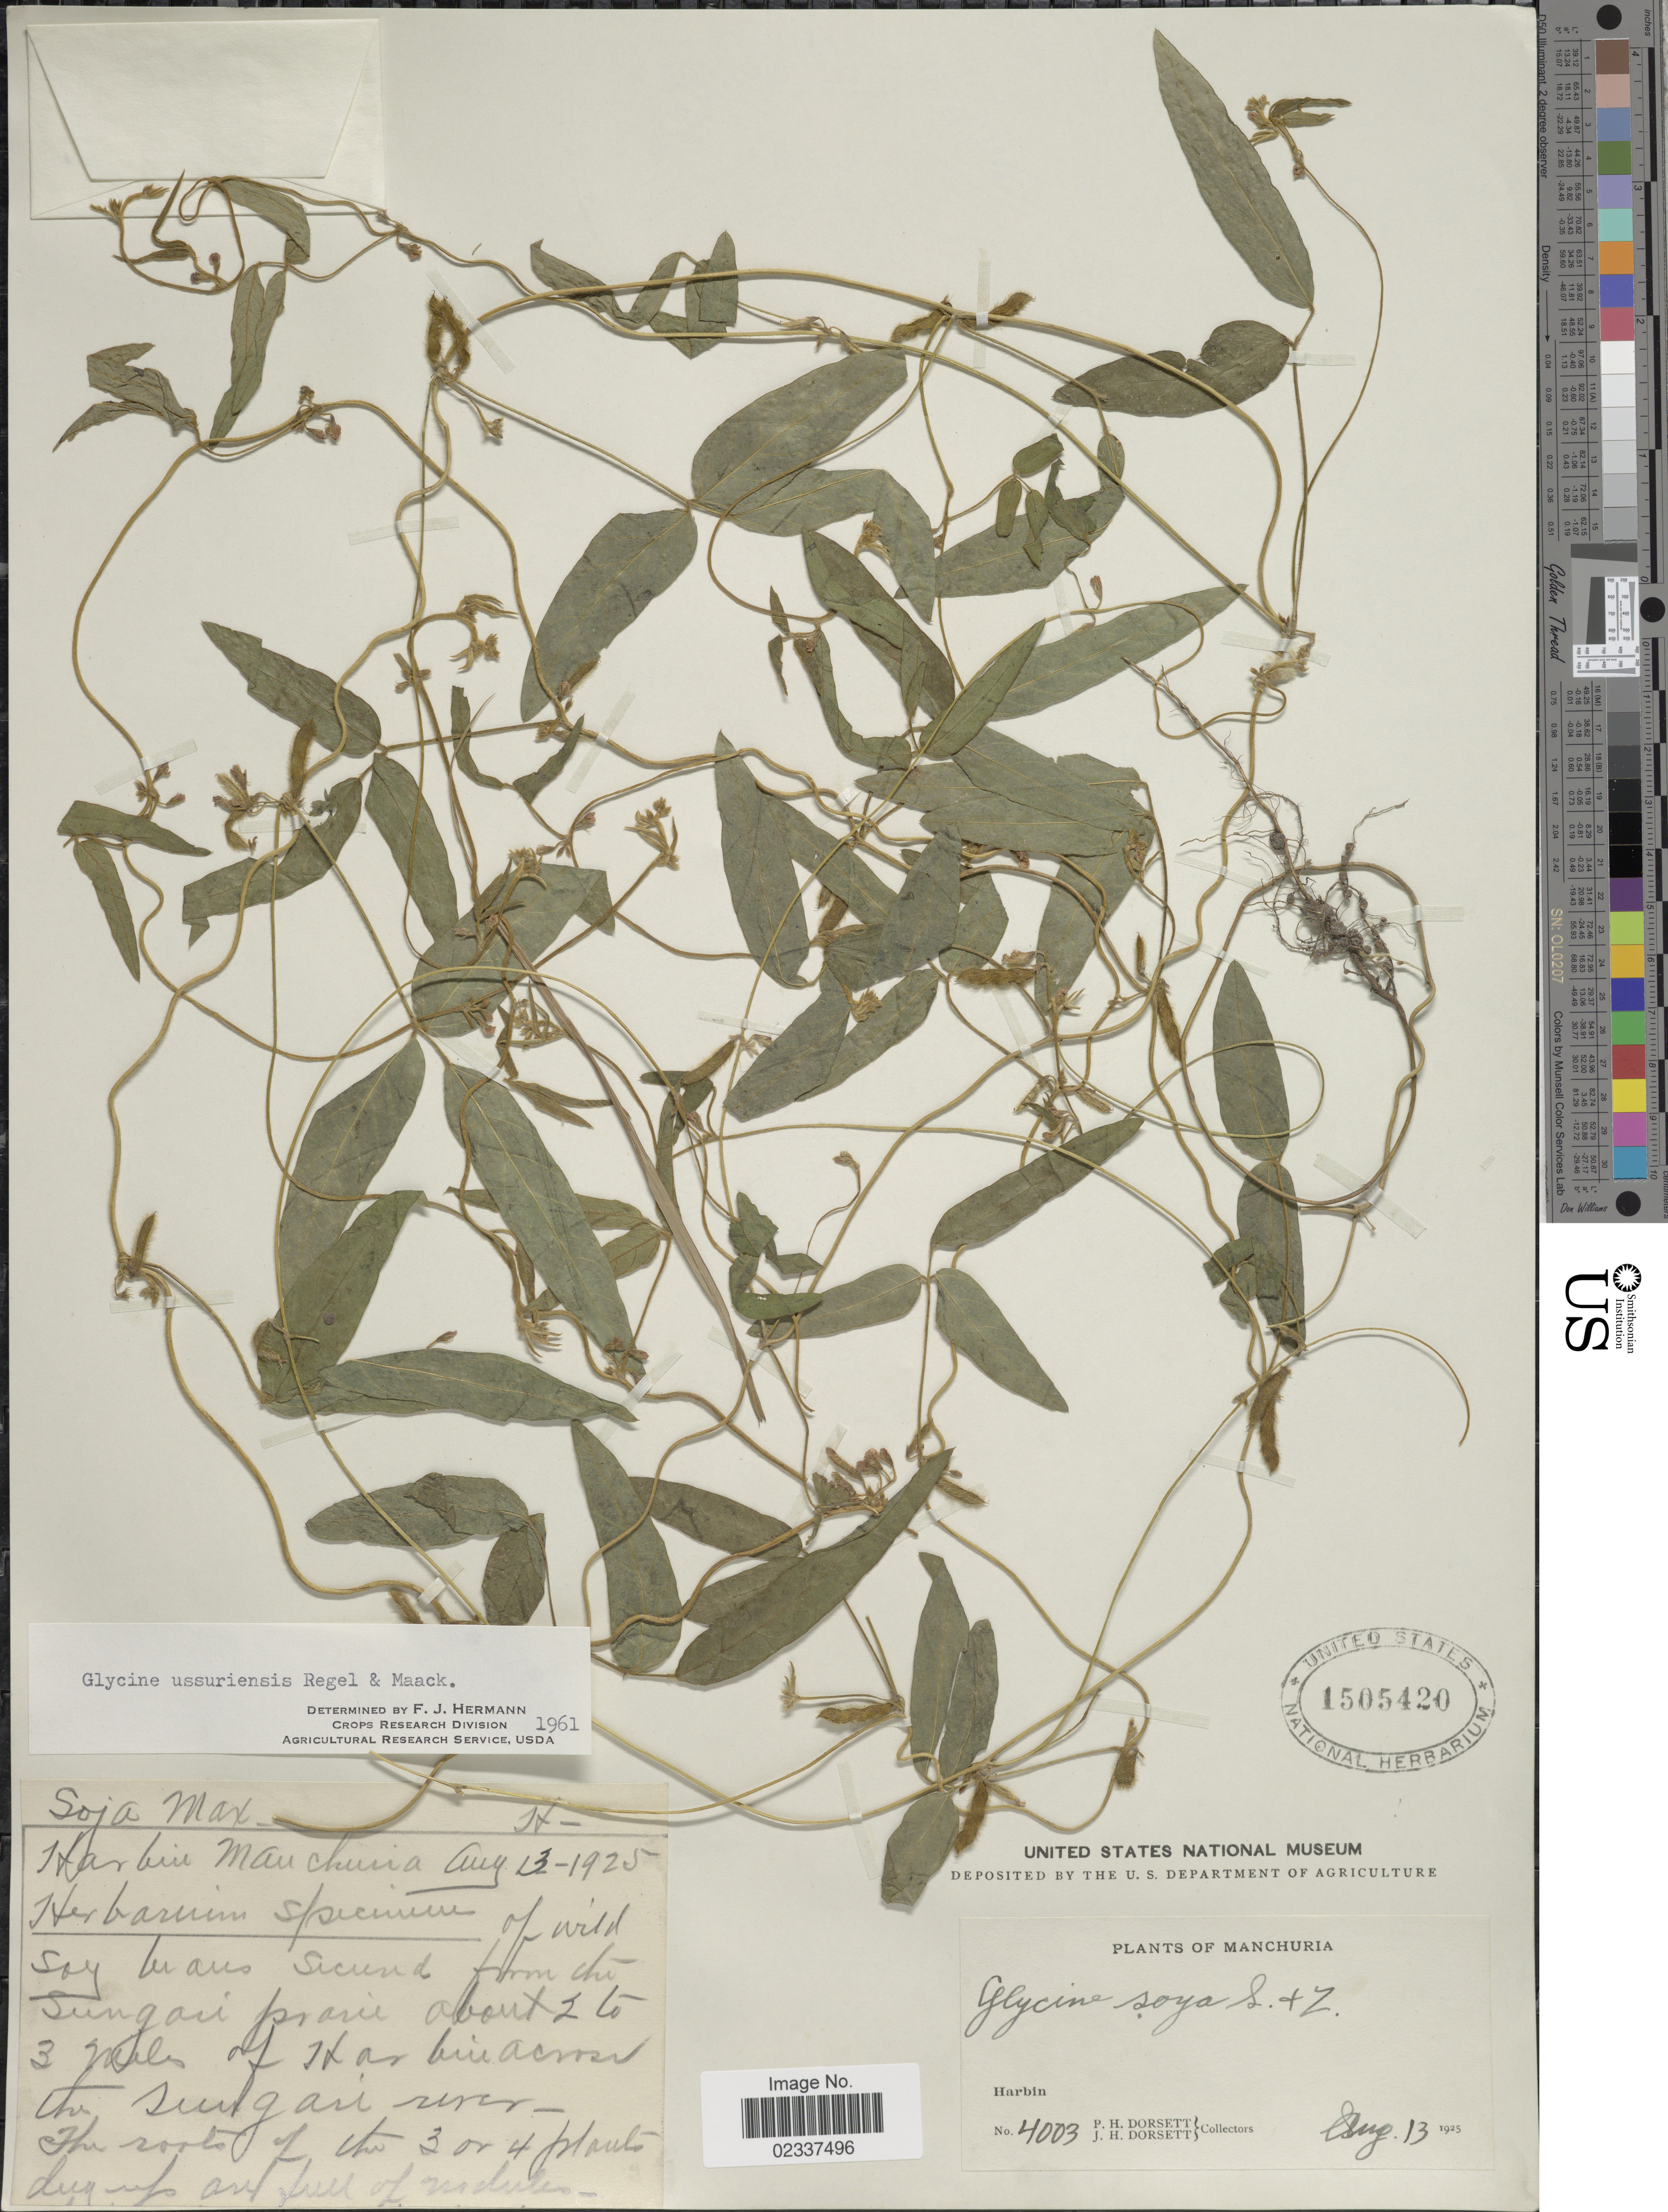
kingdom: Plantae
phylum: Tracheophyta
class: Magnoliopsida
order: Fabales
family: Fabaceae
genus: Glycine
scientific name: Glycine soja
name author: Siebold & Zucc.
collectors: P. H. Dorsett & J. Dorsett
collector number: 4003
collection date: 1925-08-13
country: China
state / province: Heilongjiang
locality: Manchuria, Harbin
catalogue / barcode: US 1505420